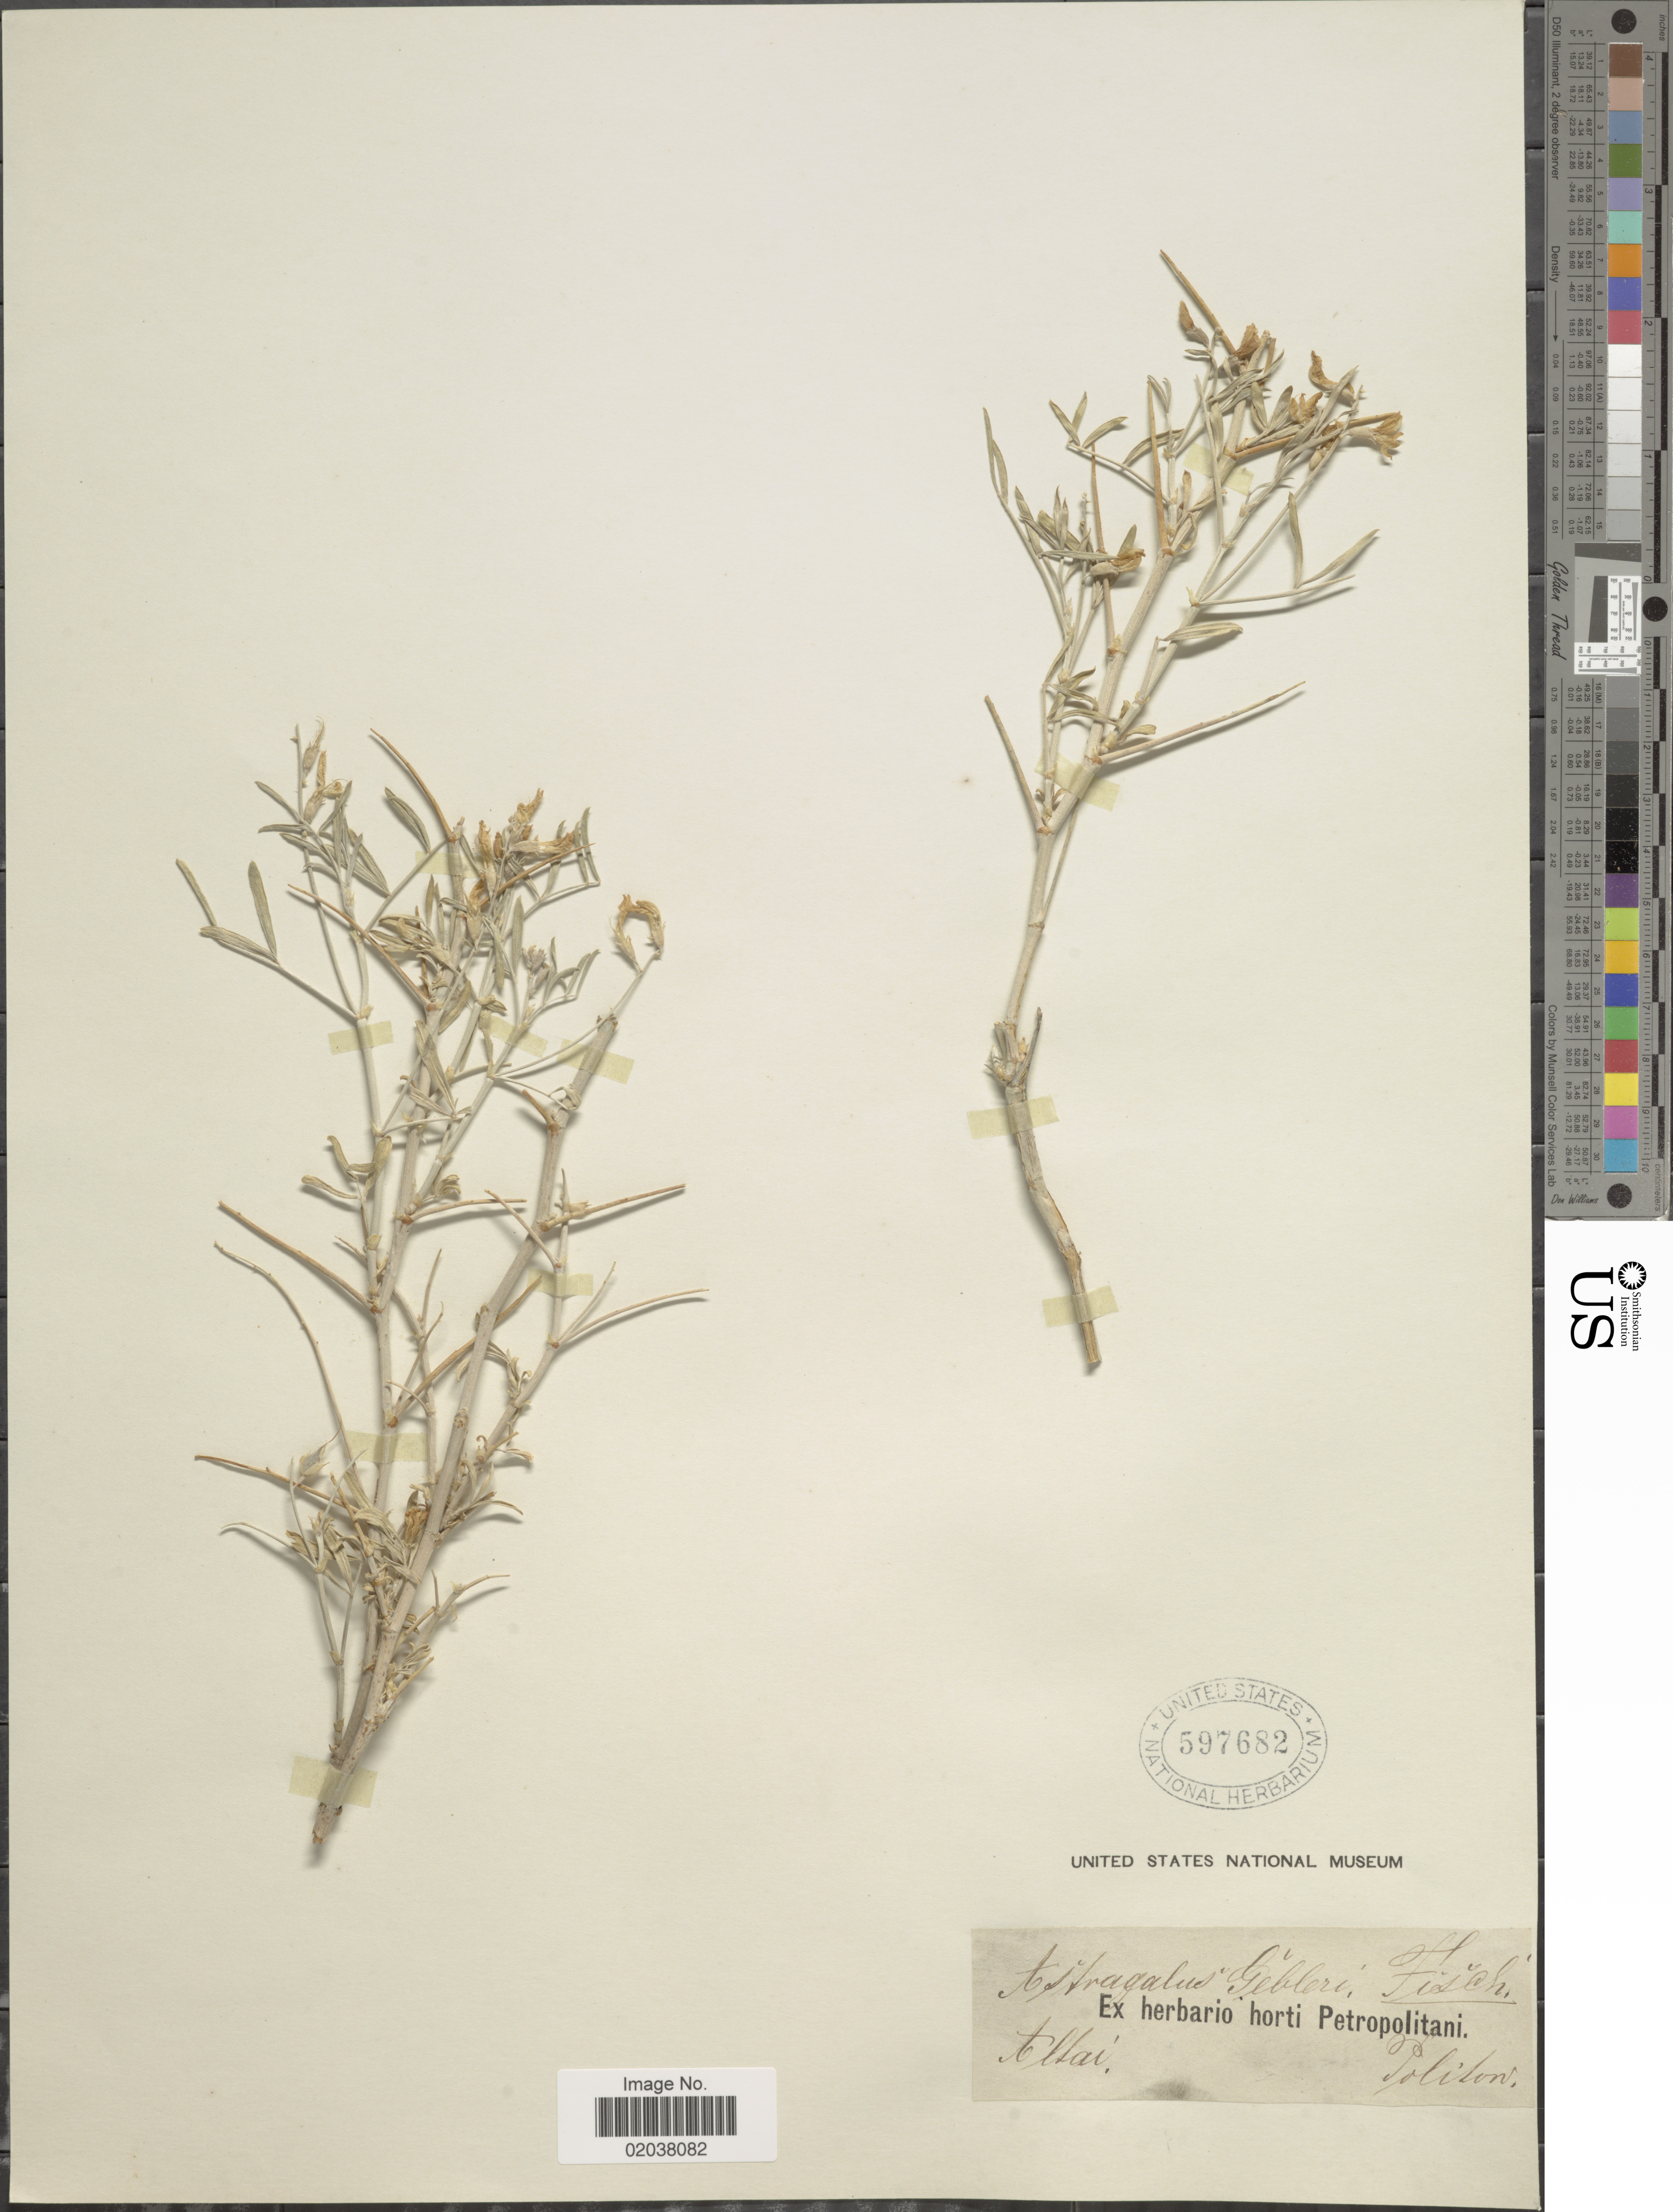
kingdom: Plantae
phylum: Tracheophyta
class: Magnoliopsida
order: Fabales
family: Fabaceae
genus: Astragalus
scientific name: Astragalus gebleri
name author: Bong.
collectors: -. Politow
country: Russian Federation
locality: Altai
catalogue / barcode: US 597682